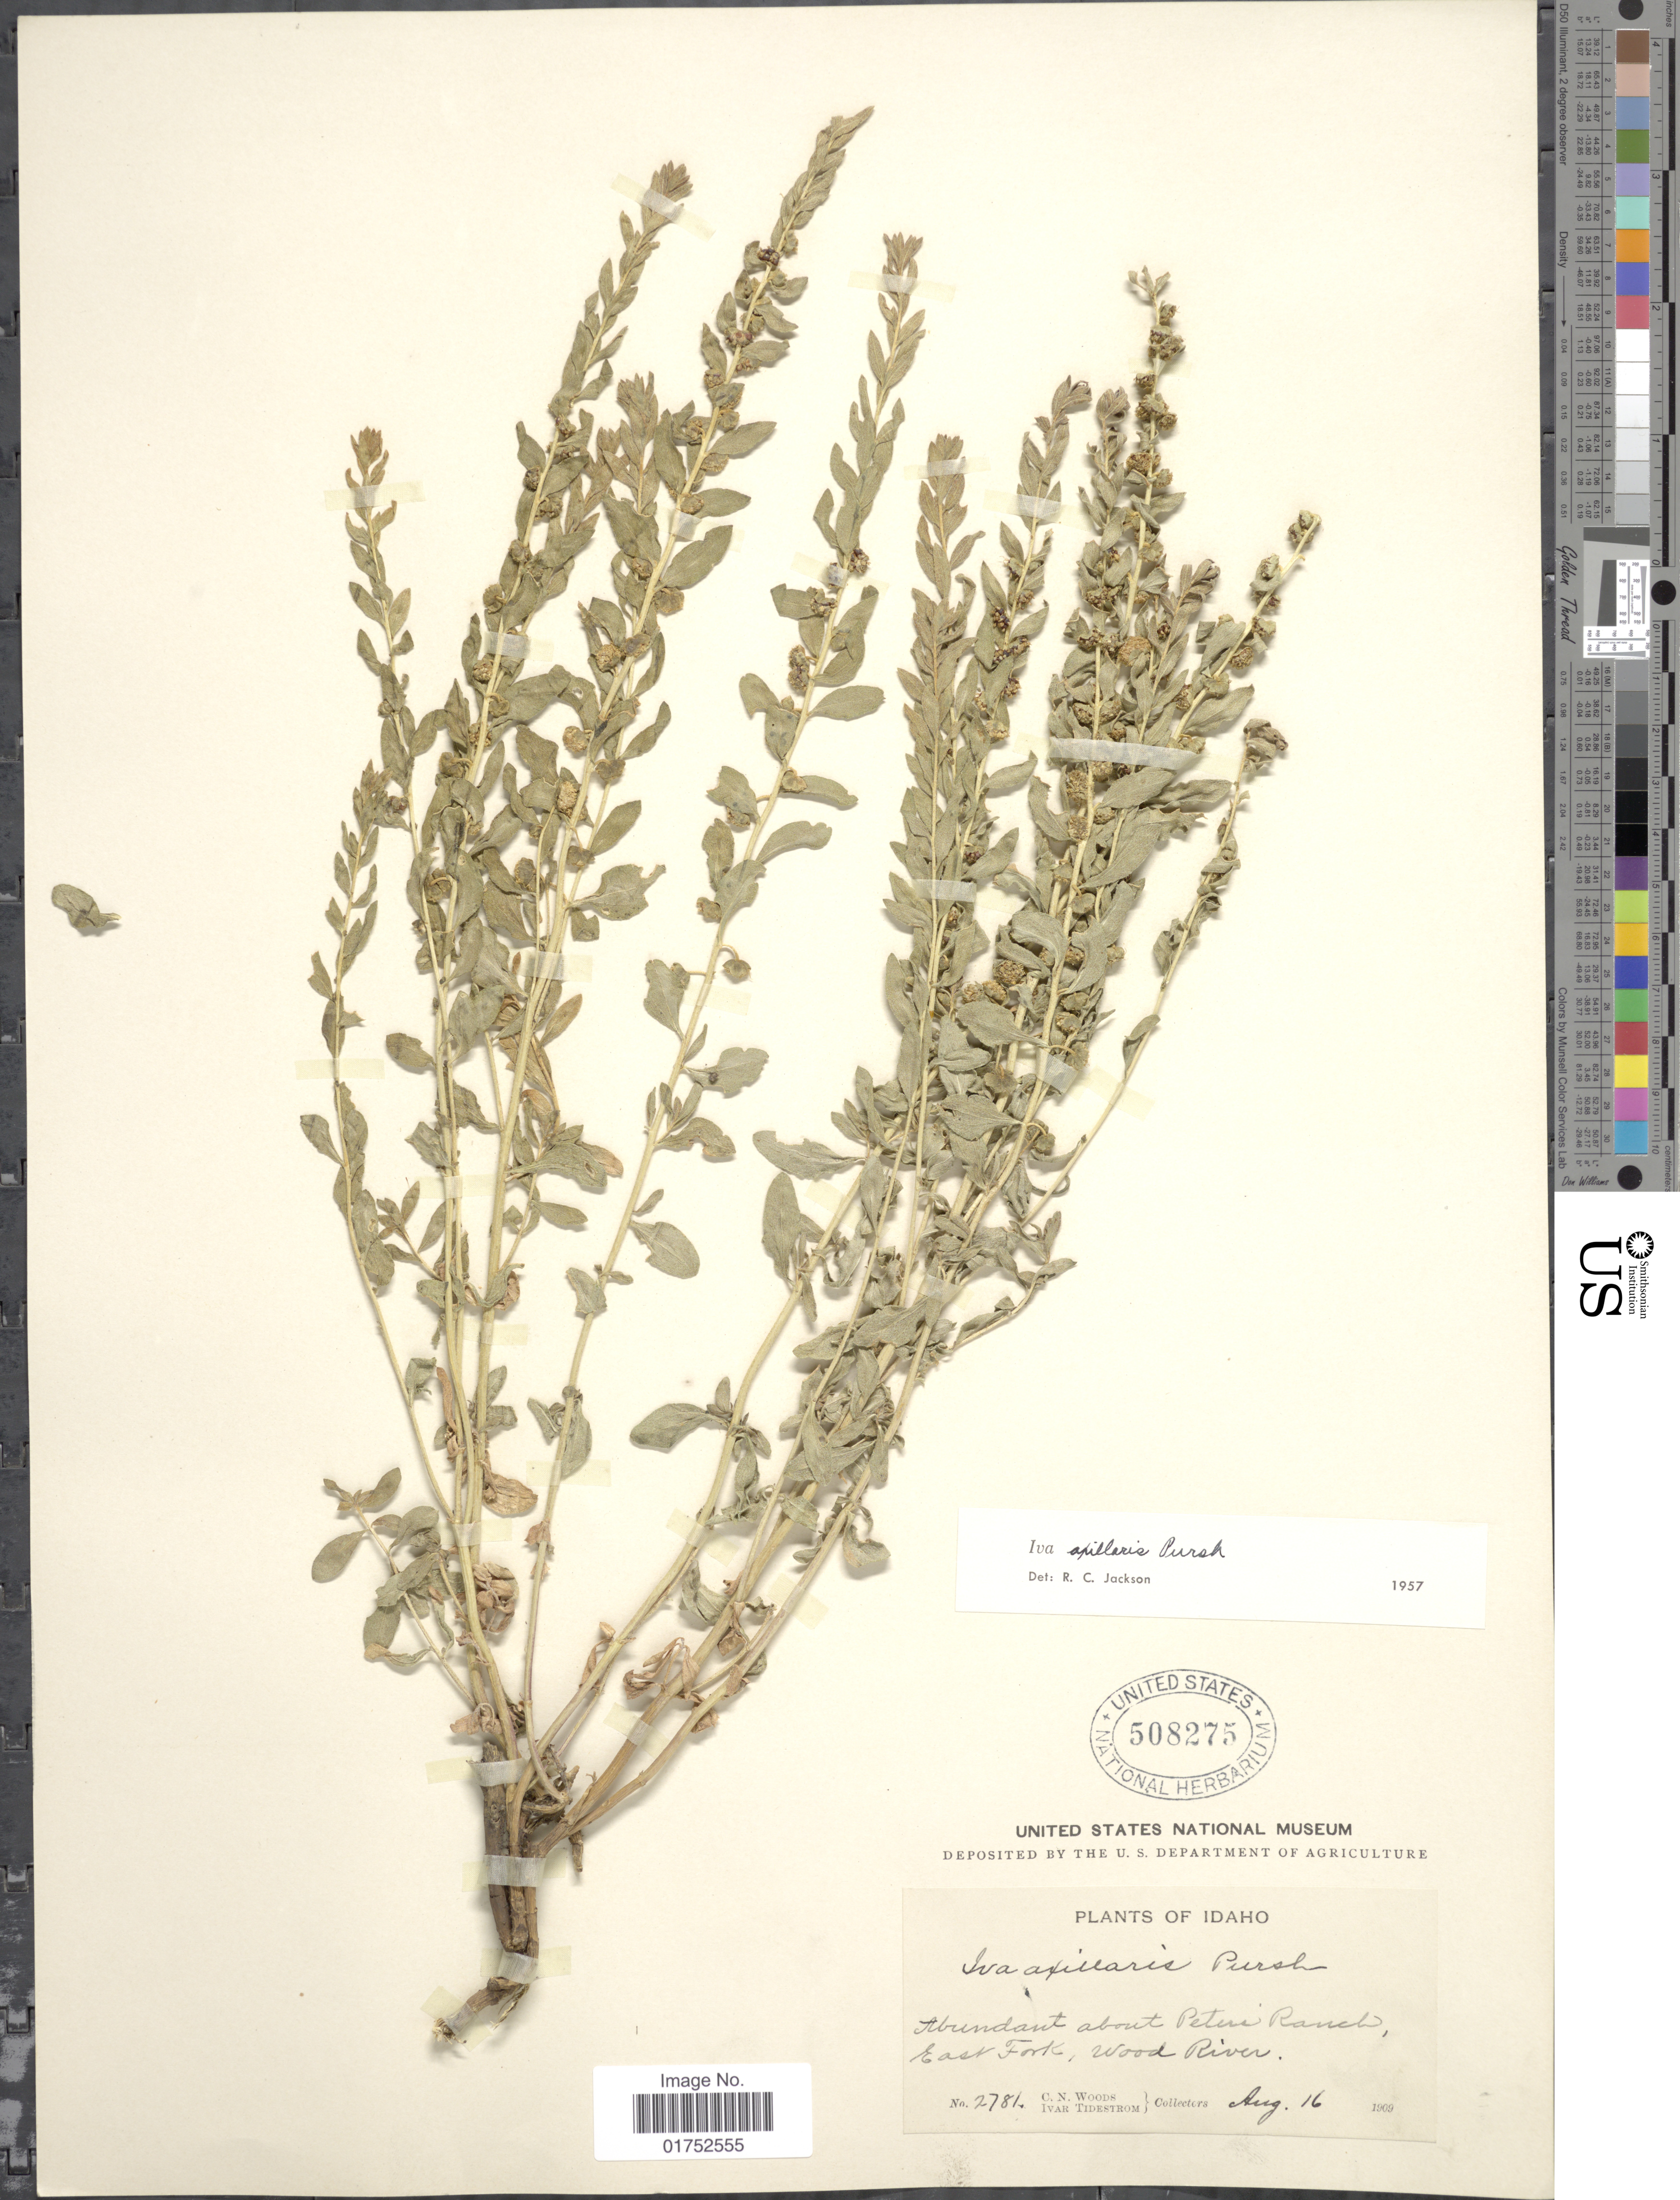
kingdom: Plantae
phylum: Tracheophyta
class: Magnoliopsida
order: Asterales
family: Asteraceae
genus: Iva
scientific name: Iva axillaris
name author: Pursh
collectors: C. Woods & I. F. Tidestrom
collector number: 2781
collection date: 1909-08-16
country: United States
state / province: Idaho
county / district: Blaine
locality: About Peter's Ranch, East Fork, Wood River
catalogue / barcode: US 508275